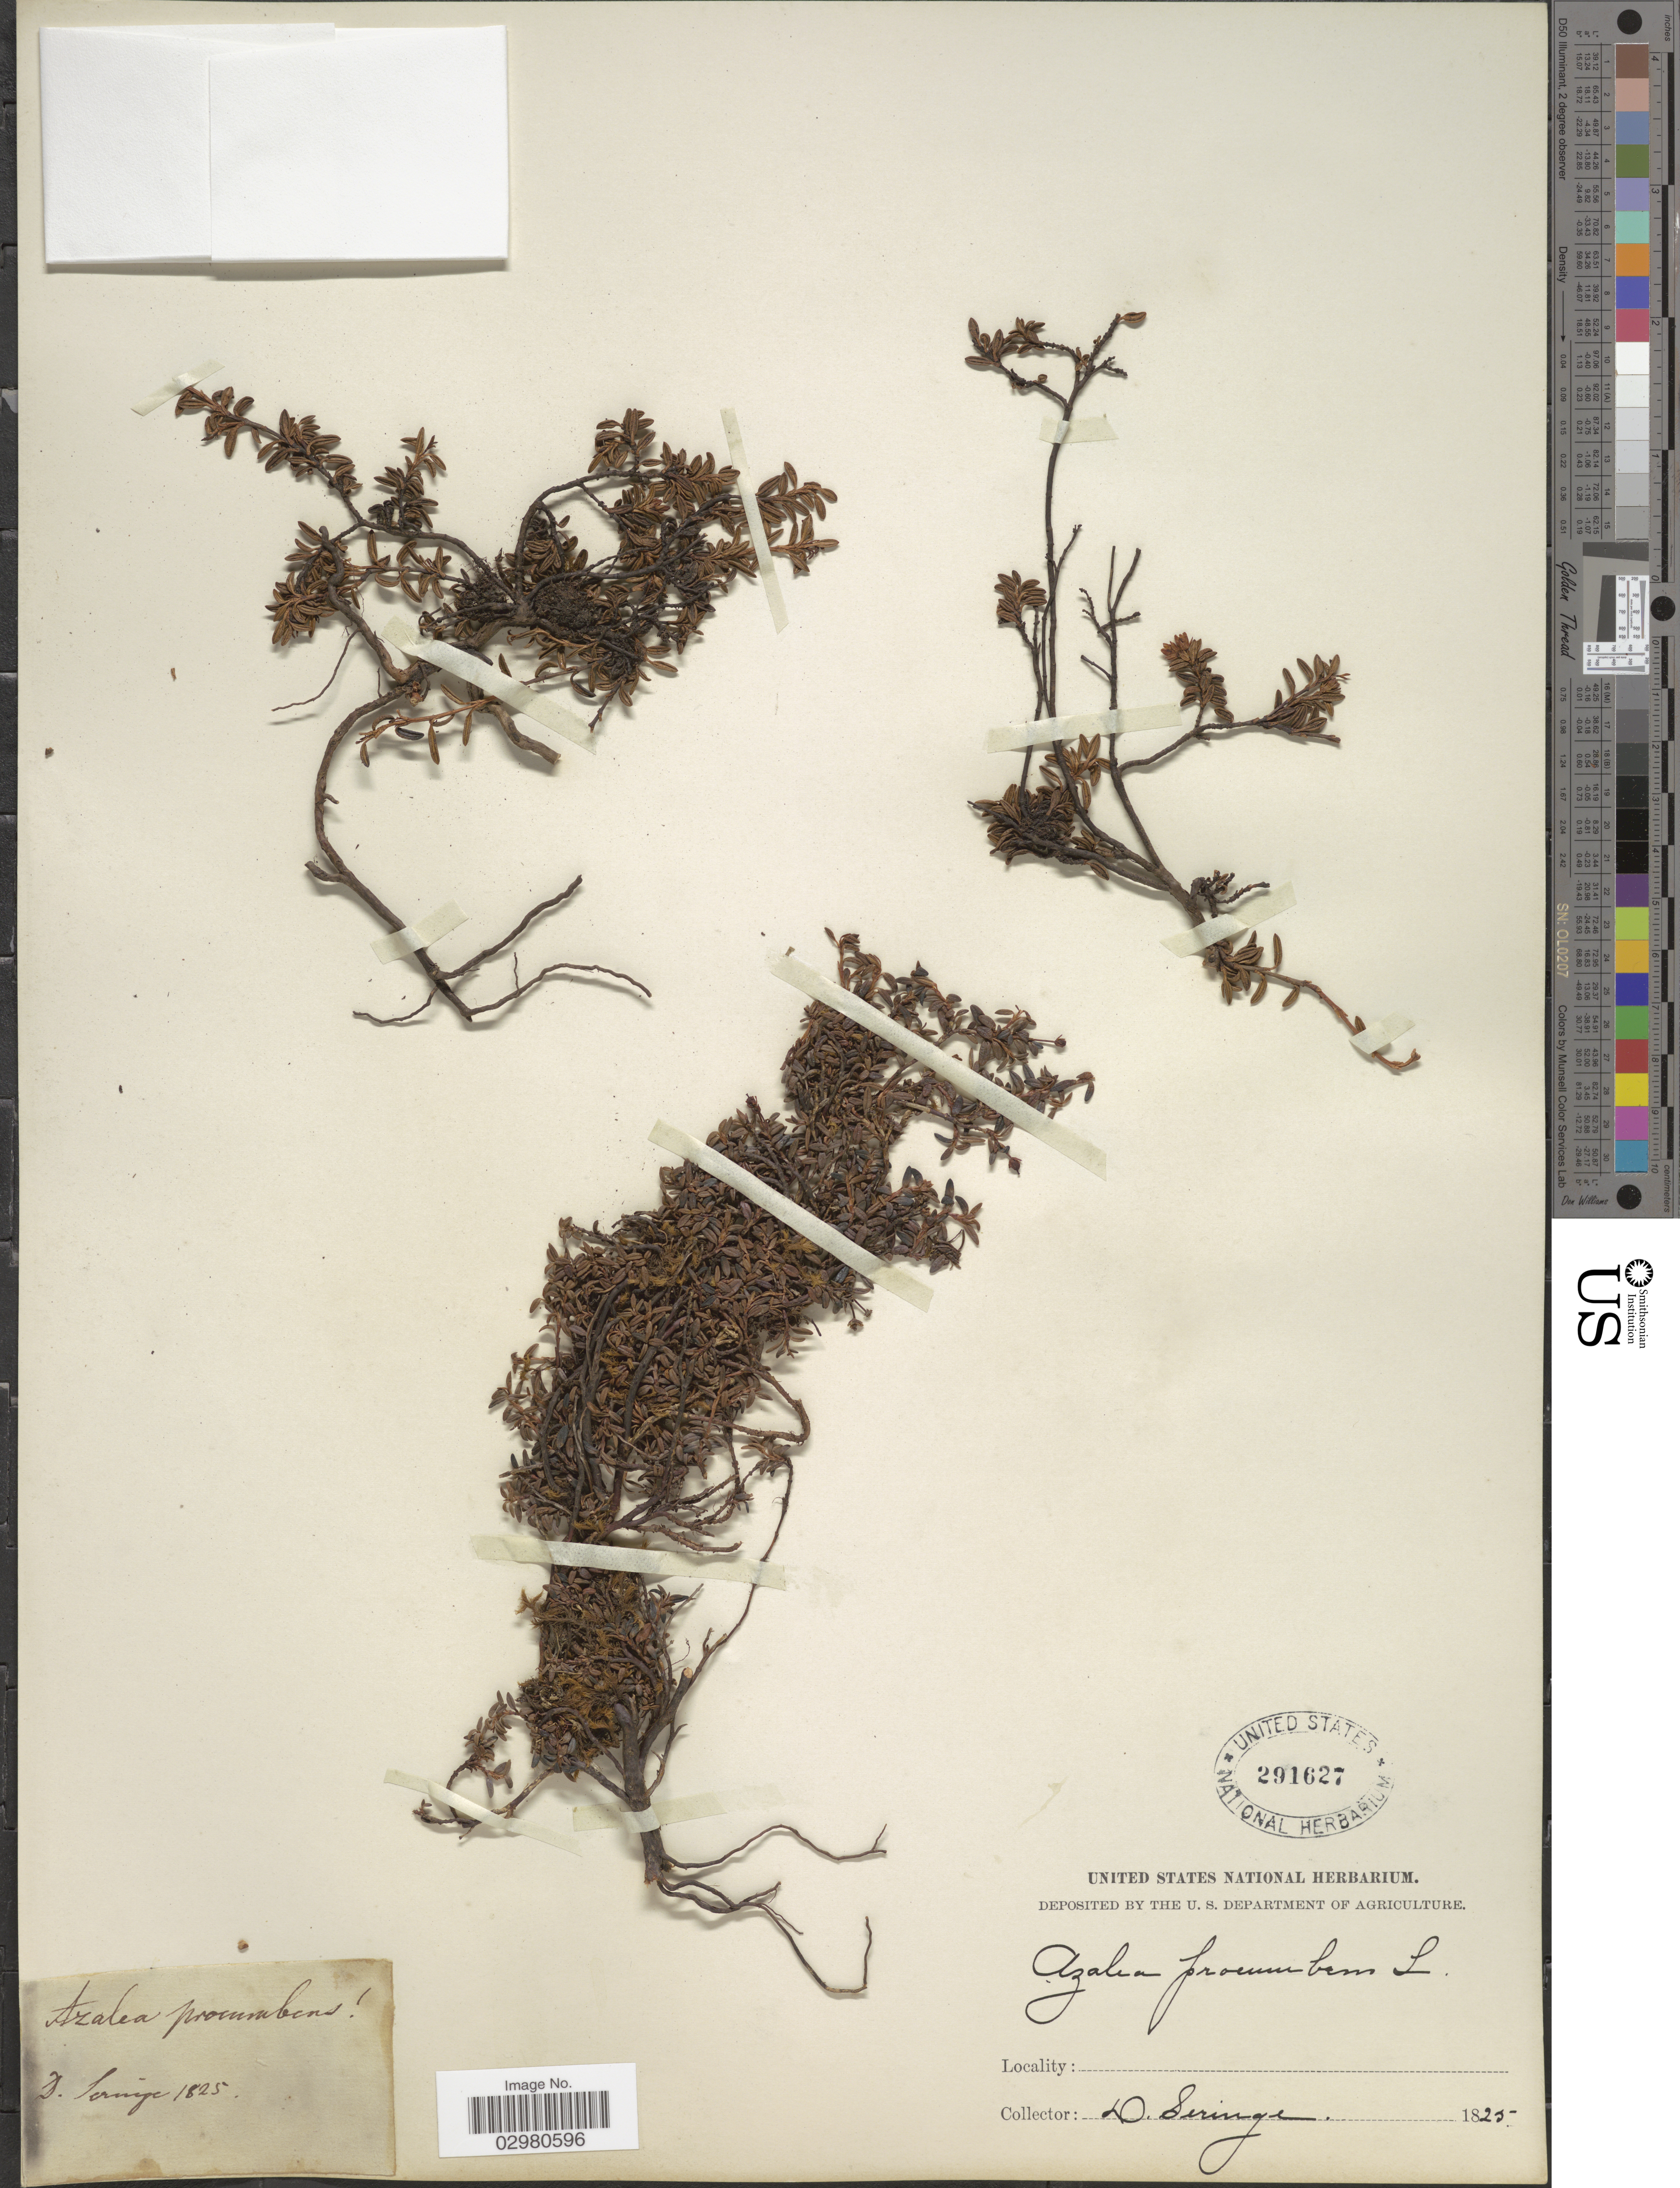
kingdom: Plantae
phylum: Tracheophyta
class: Magnoliopsida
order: Ericales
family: Ericaceae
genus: Loiseleuria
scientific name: Loiseleuria procumbens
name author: (L.) Desv.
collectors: D. Seringe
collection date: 1825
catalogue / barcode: US 291627